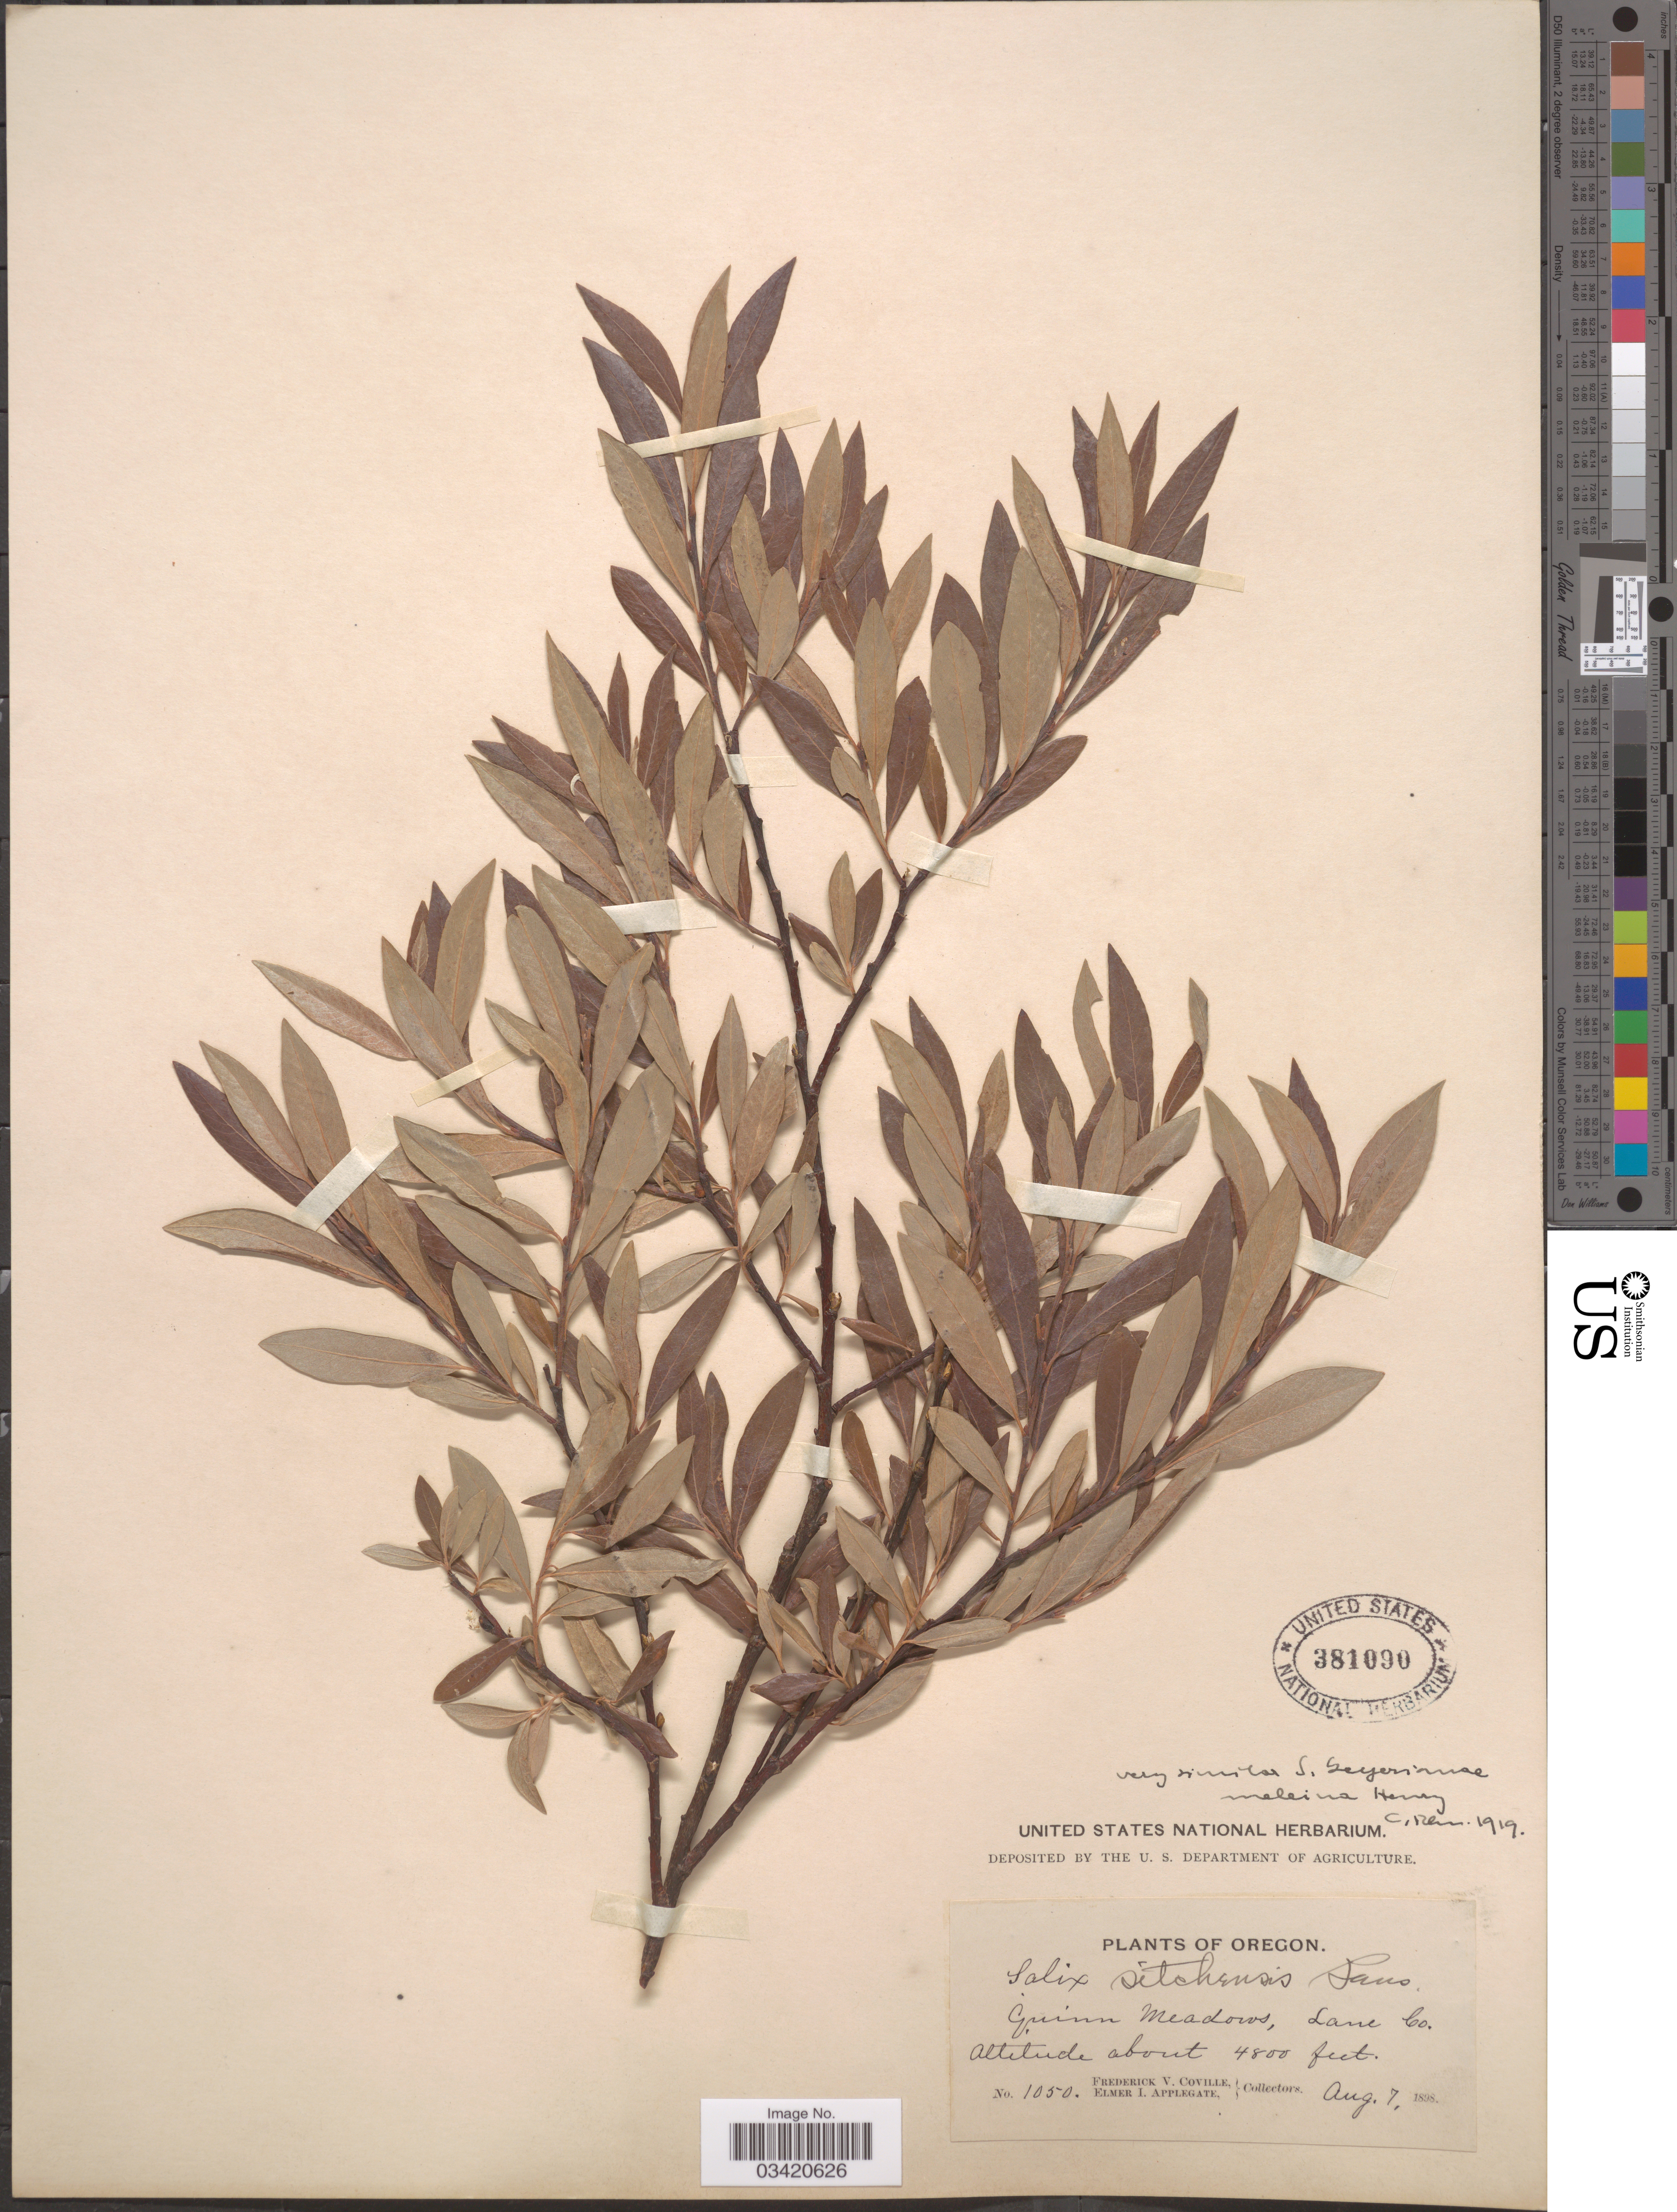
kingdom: Plantae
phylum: Tracheophyta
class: Magnoliopsida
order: Malpighiales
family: Salicaceae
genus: Salix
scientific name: Salix geyeriana var. meleina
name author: J.K. Henry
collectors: F. V. Coville & E. I. Applegate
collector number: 1050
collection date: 1898-08-07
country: United States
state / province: Oregon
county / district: Lane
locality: Quinn Meadows, Lane Co.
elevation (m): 1463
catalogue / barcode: US 381090